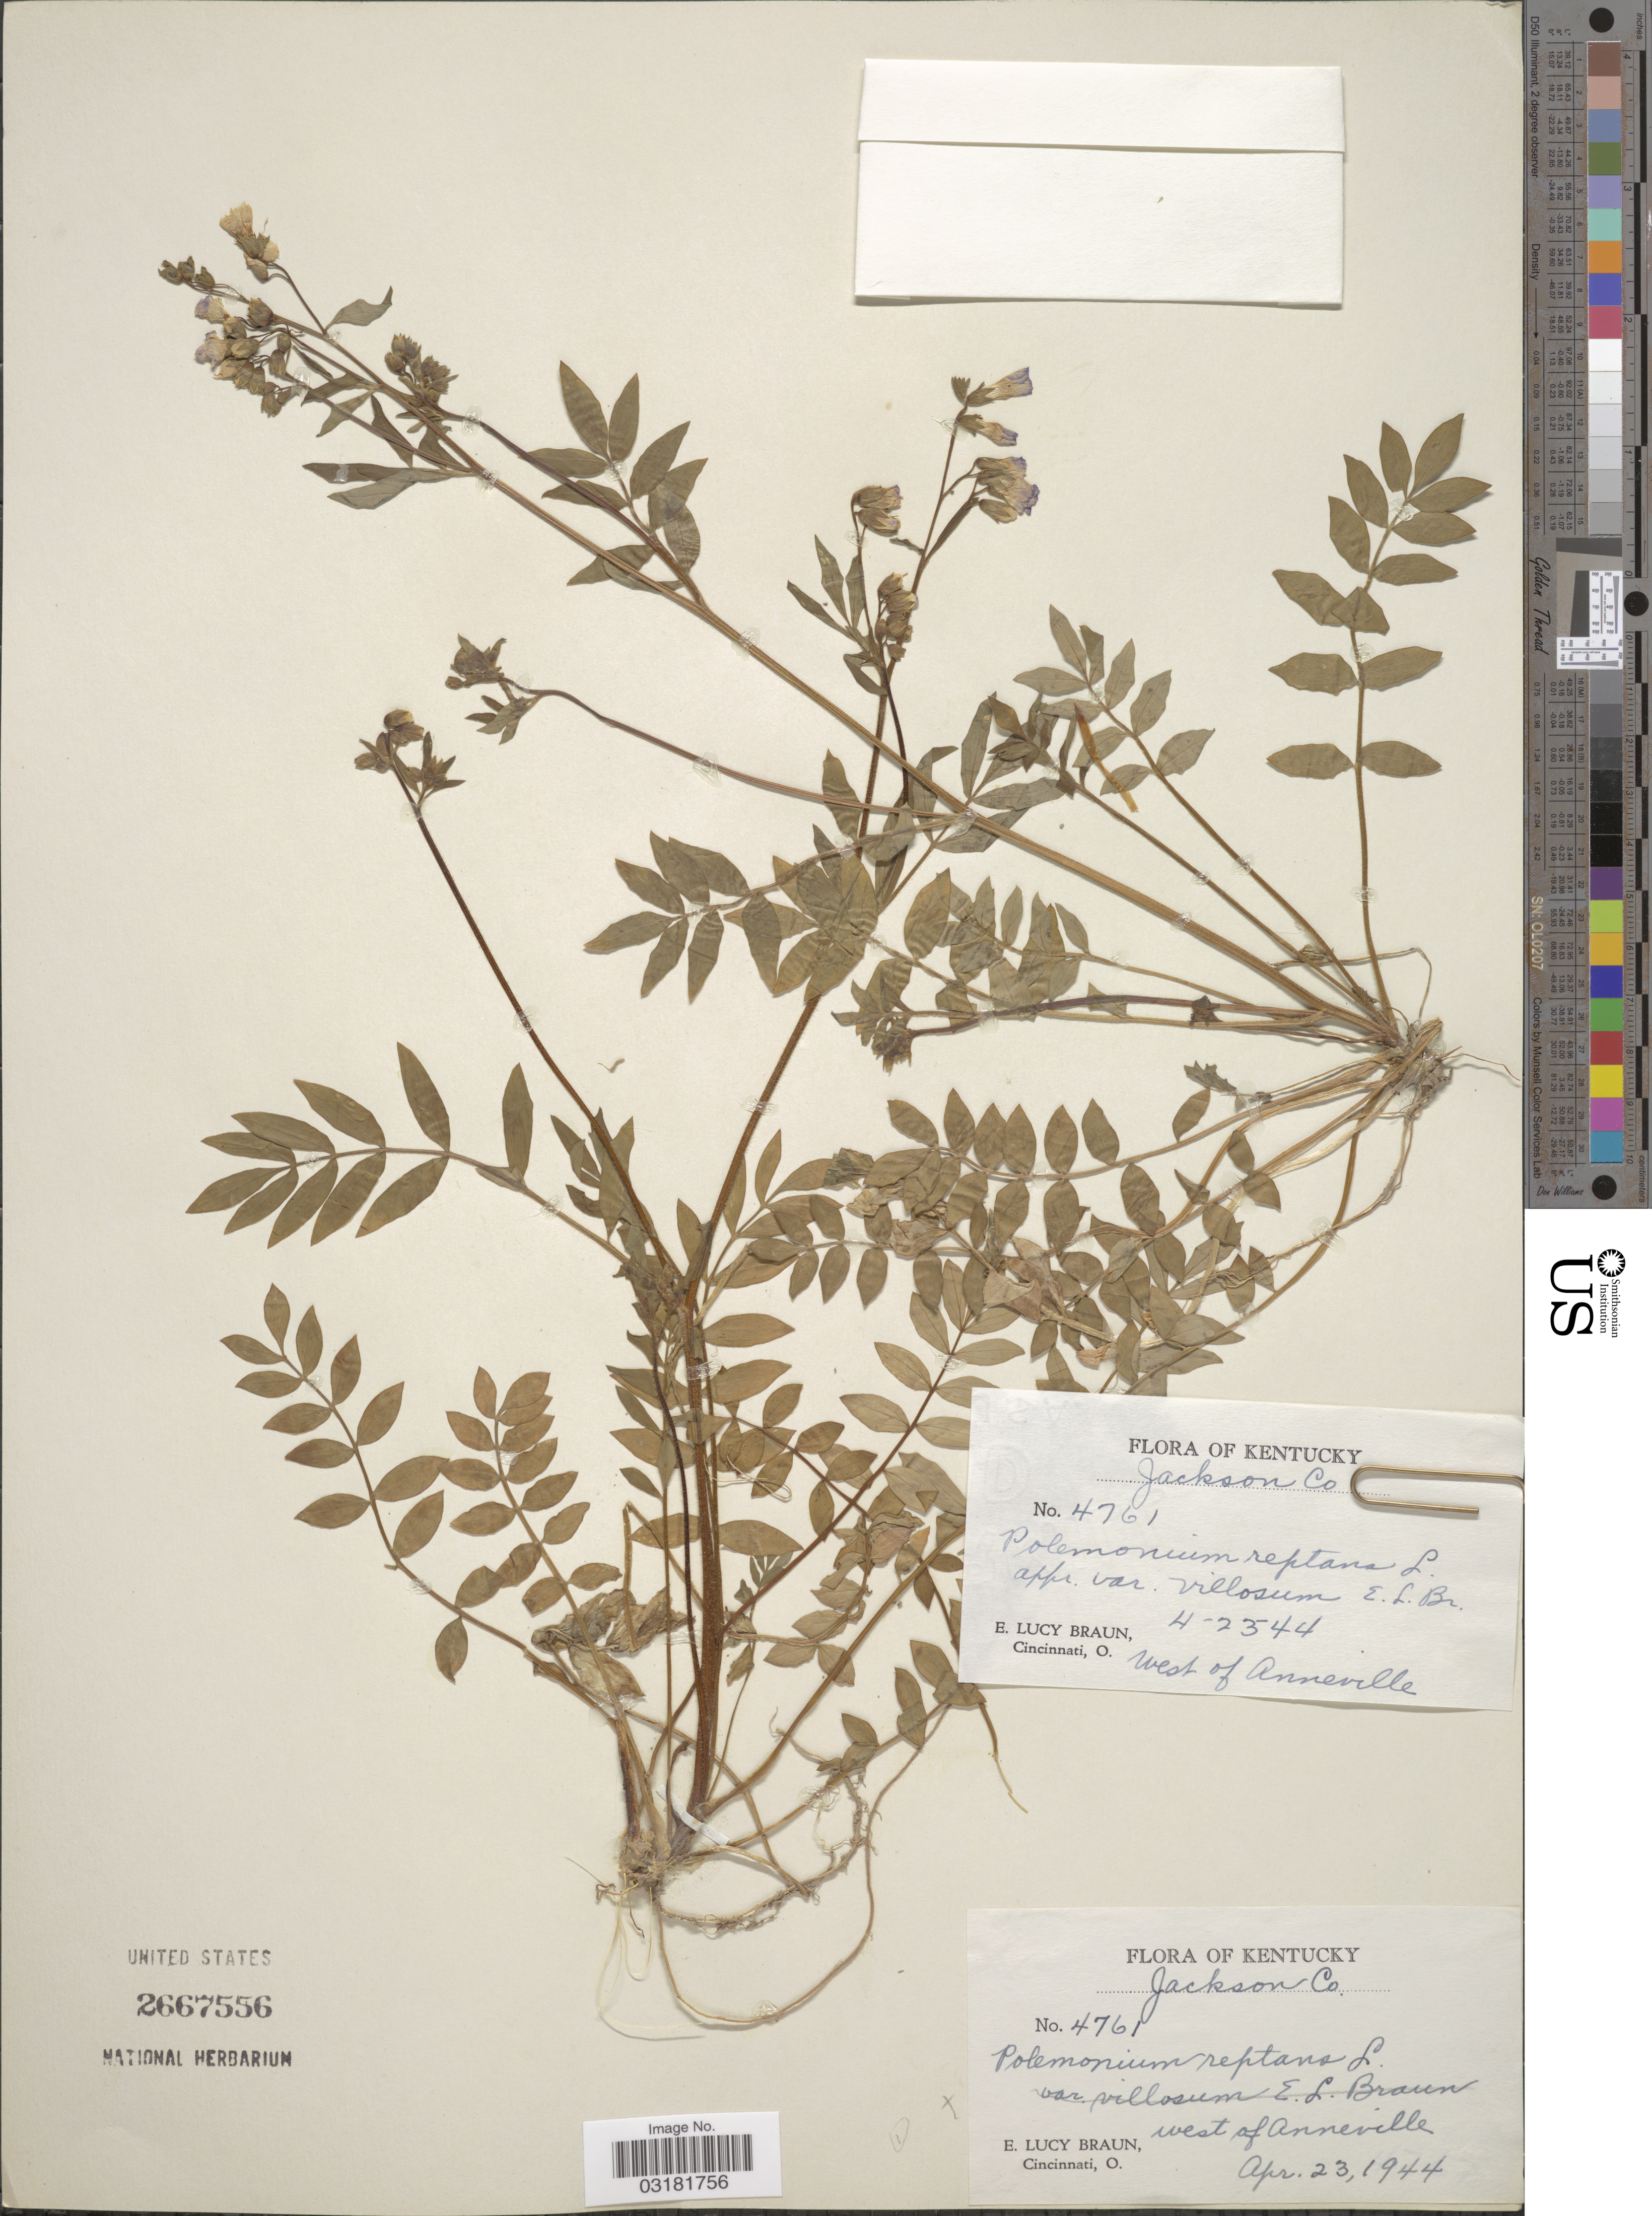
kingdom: Plantae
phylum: Tracheophyta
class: Magnoliopsida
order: Ericales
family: Polemoniaceae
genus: Polemonium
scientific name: Polemonium reptans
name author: L.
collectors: E. L. Braun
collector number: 4761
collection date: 1944-04-23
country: United States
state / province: Kentucky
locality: Jackson Co. West of Anneville.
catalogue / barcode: US 2667556